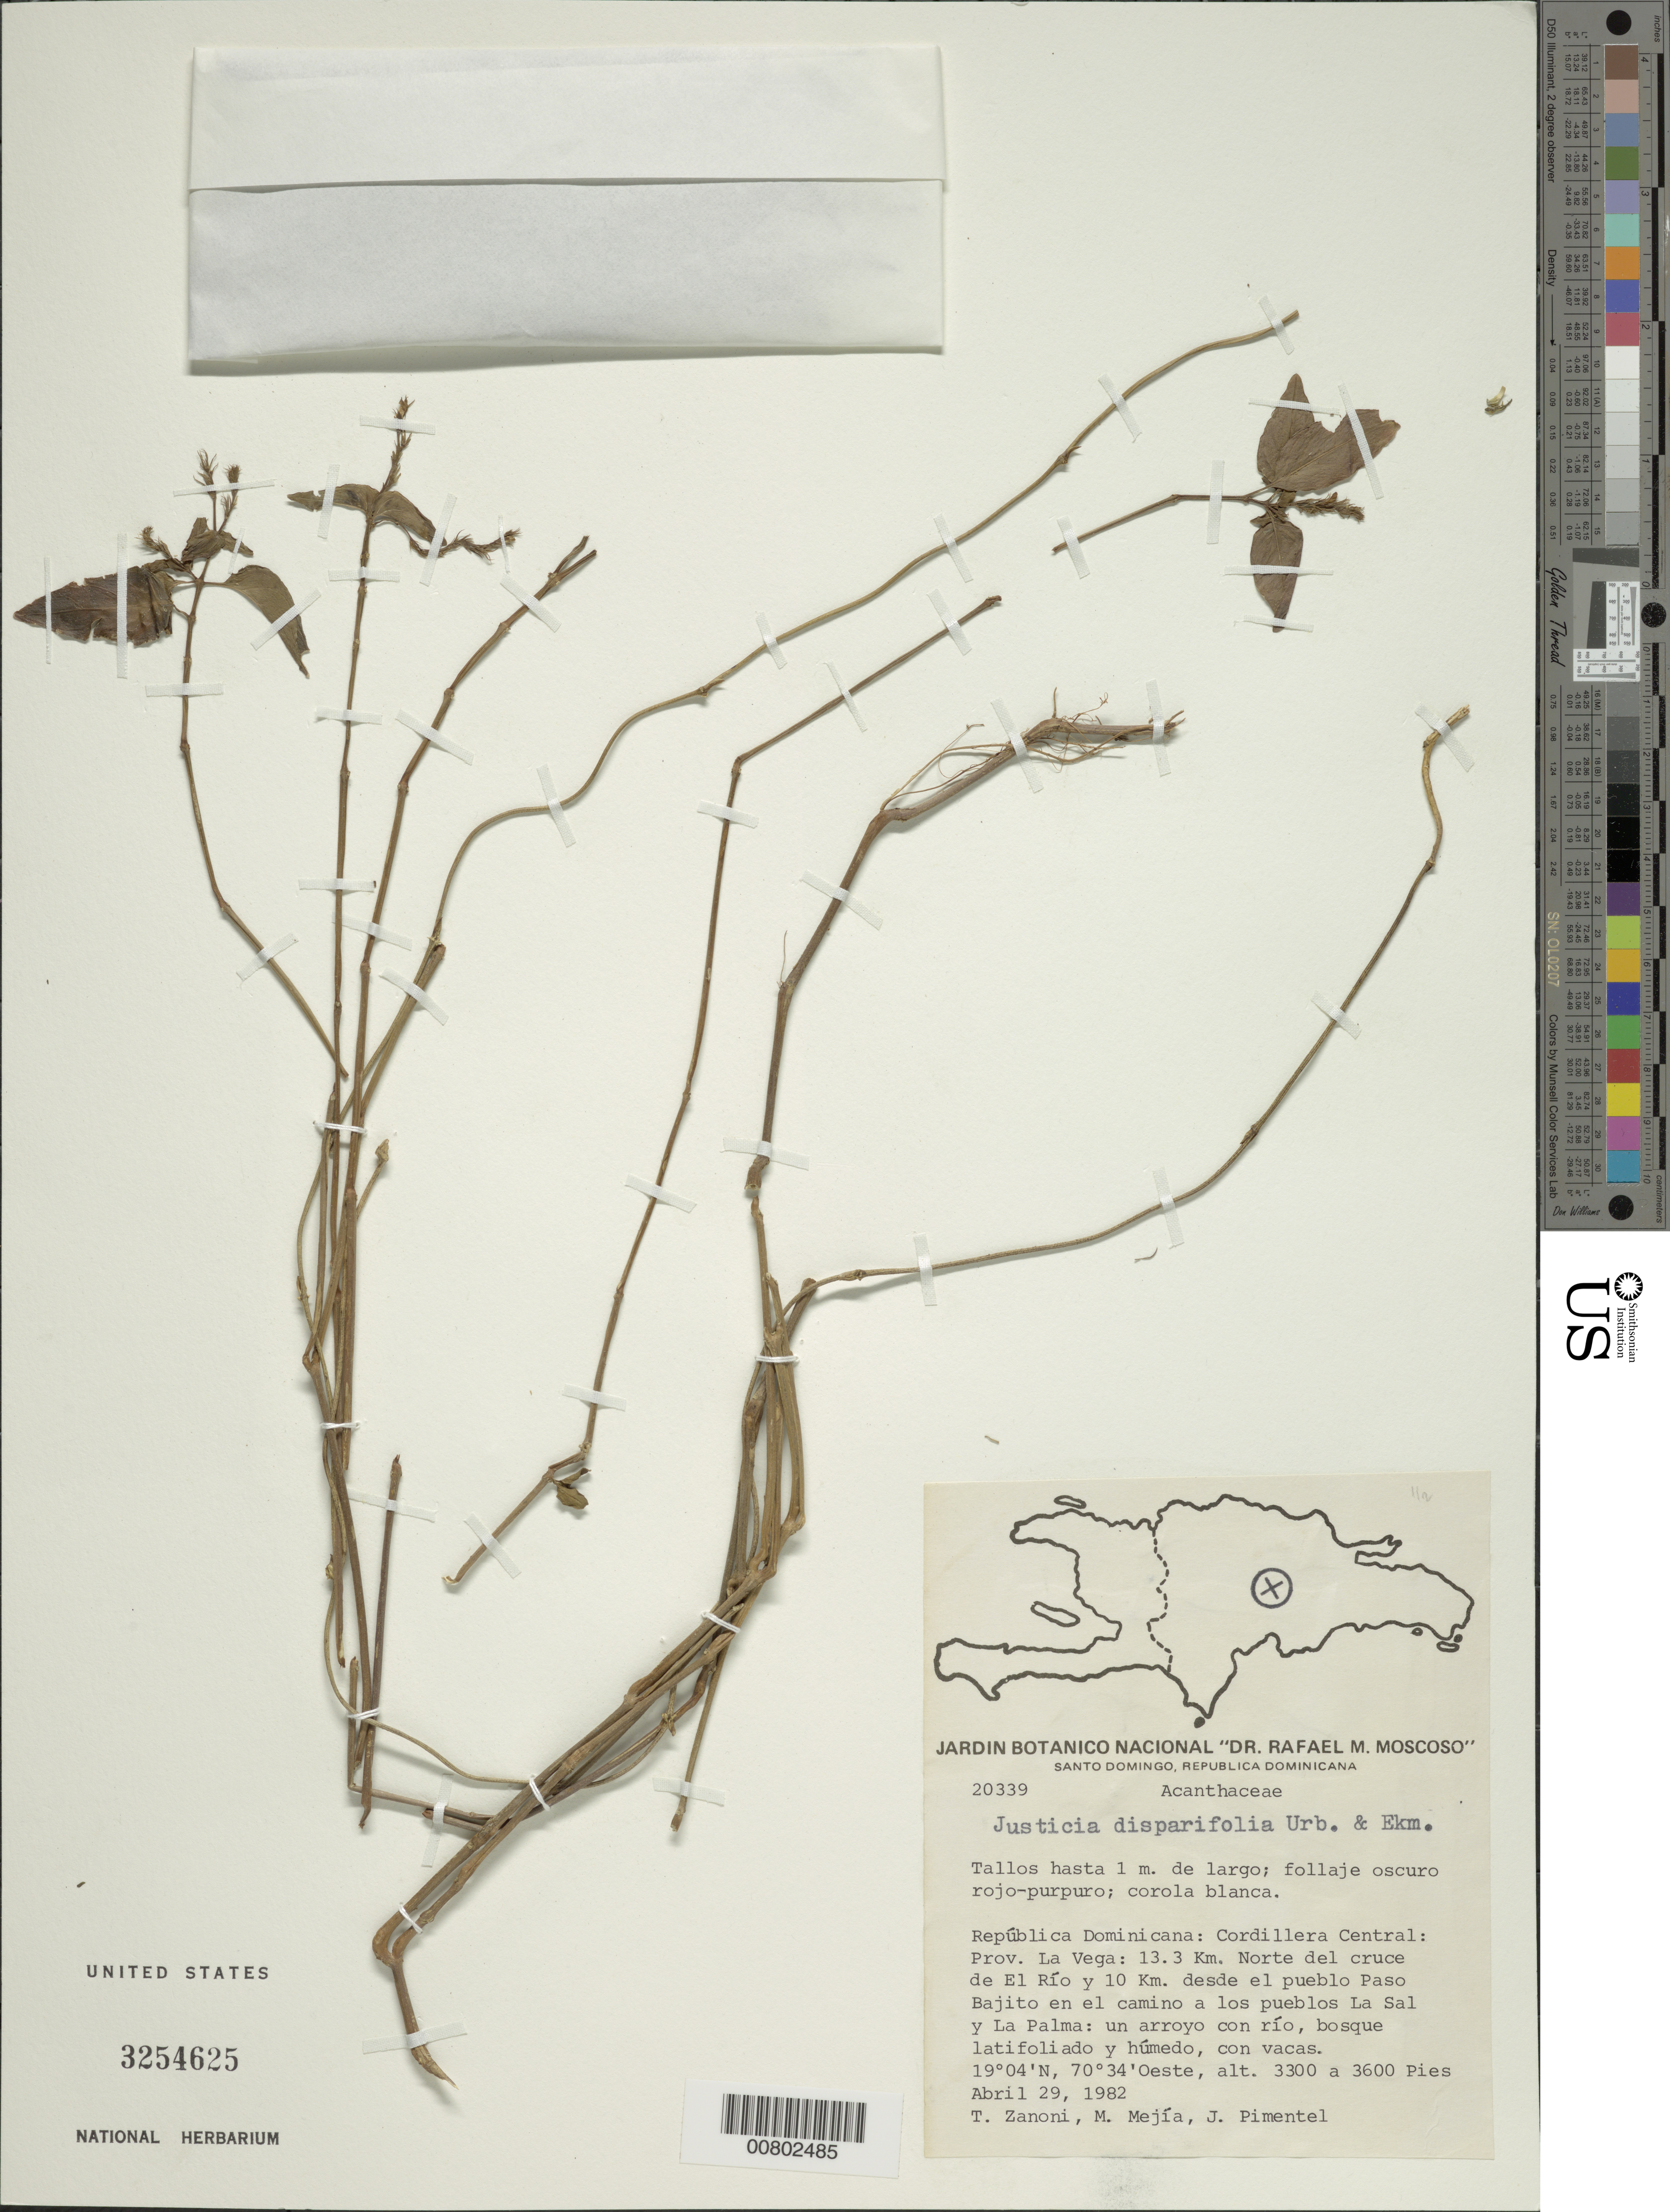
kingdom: Plantae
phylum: Tracheophyta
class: Magnoliopsida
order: Lamiales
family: Acanthaceae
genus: Justicia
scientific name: Justicia disparifolia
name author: Urb. & Ekman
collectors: T. A. Zanoni, M. Mejia & J. Pimentel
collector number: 20339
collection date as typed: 29 Apr 1982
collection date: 1982-04-29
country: Dominican Republic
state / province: La Vega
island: Hispaniola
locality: Cordillera Central; 13.3 km norte del cruce de El Río y 10 km desde el pueblo Paso Bajito en el camino a los pueblos La Sal y La Palma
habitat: Un arroyo con río en bosque latifoliado y húmedo, con vacas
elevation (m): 1006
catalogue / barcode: US 3254625